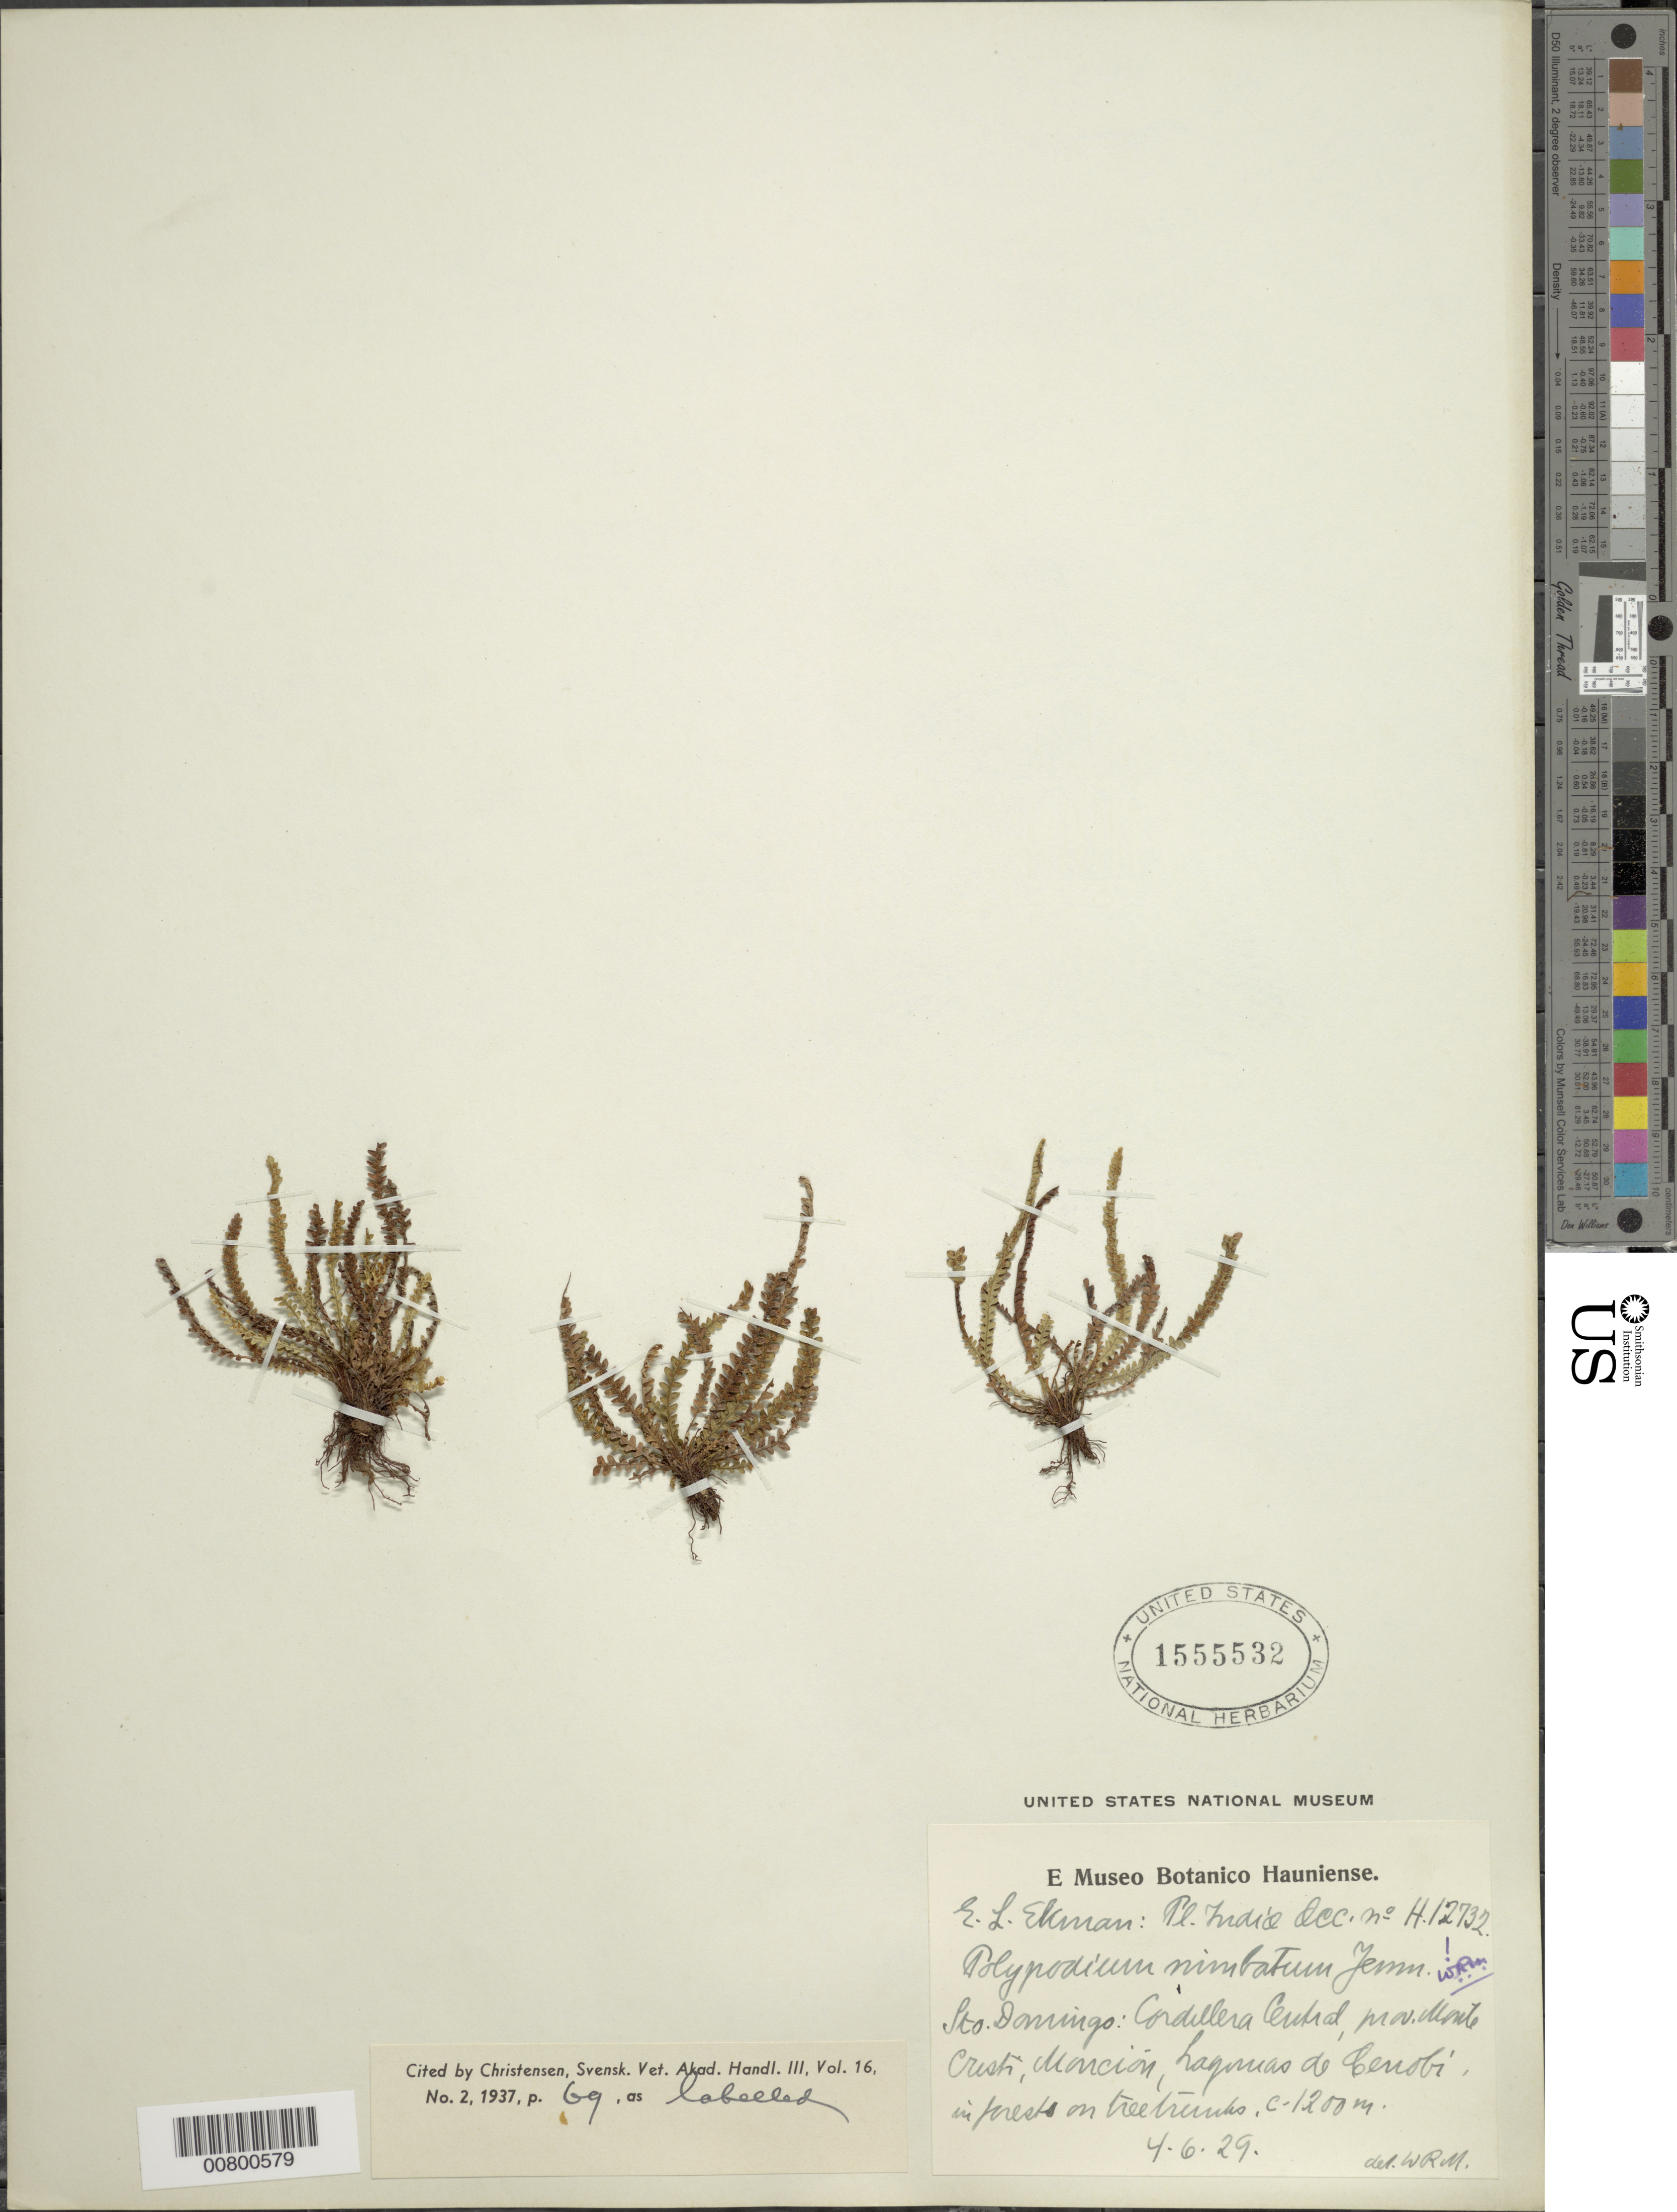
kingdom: Plantae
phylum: Tracheophyta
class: Polypodiopsida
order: Polypodiales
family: Polypodiaceae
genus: Moranopteris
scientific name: Moranopteris nimbata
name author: (Jenman) R. Y. Hirai & J. Prado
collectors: E. L. Ekman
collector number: H 12732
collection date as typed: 04 Jun 1929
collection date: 1929-06-04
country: Dominican Republic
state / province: Monte Cristi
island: Hispaniola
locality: Cordillera Central, Monciónm Kagybas de Cenobi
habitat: Forest, on tree trunks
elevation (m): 1200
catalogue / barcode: US 1555532